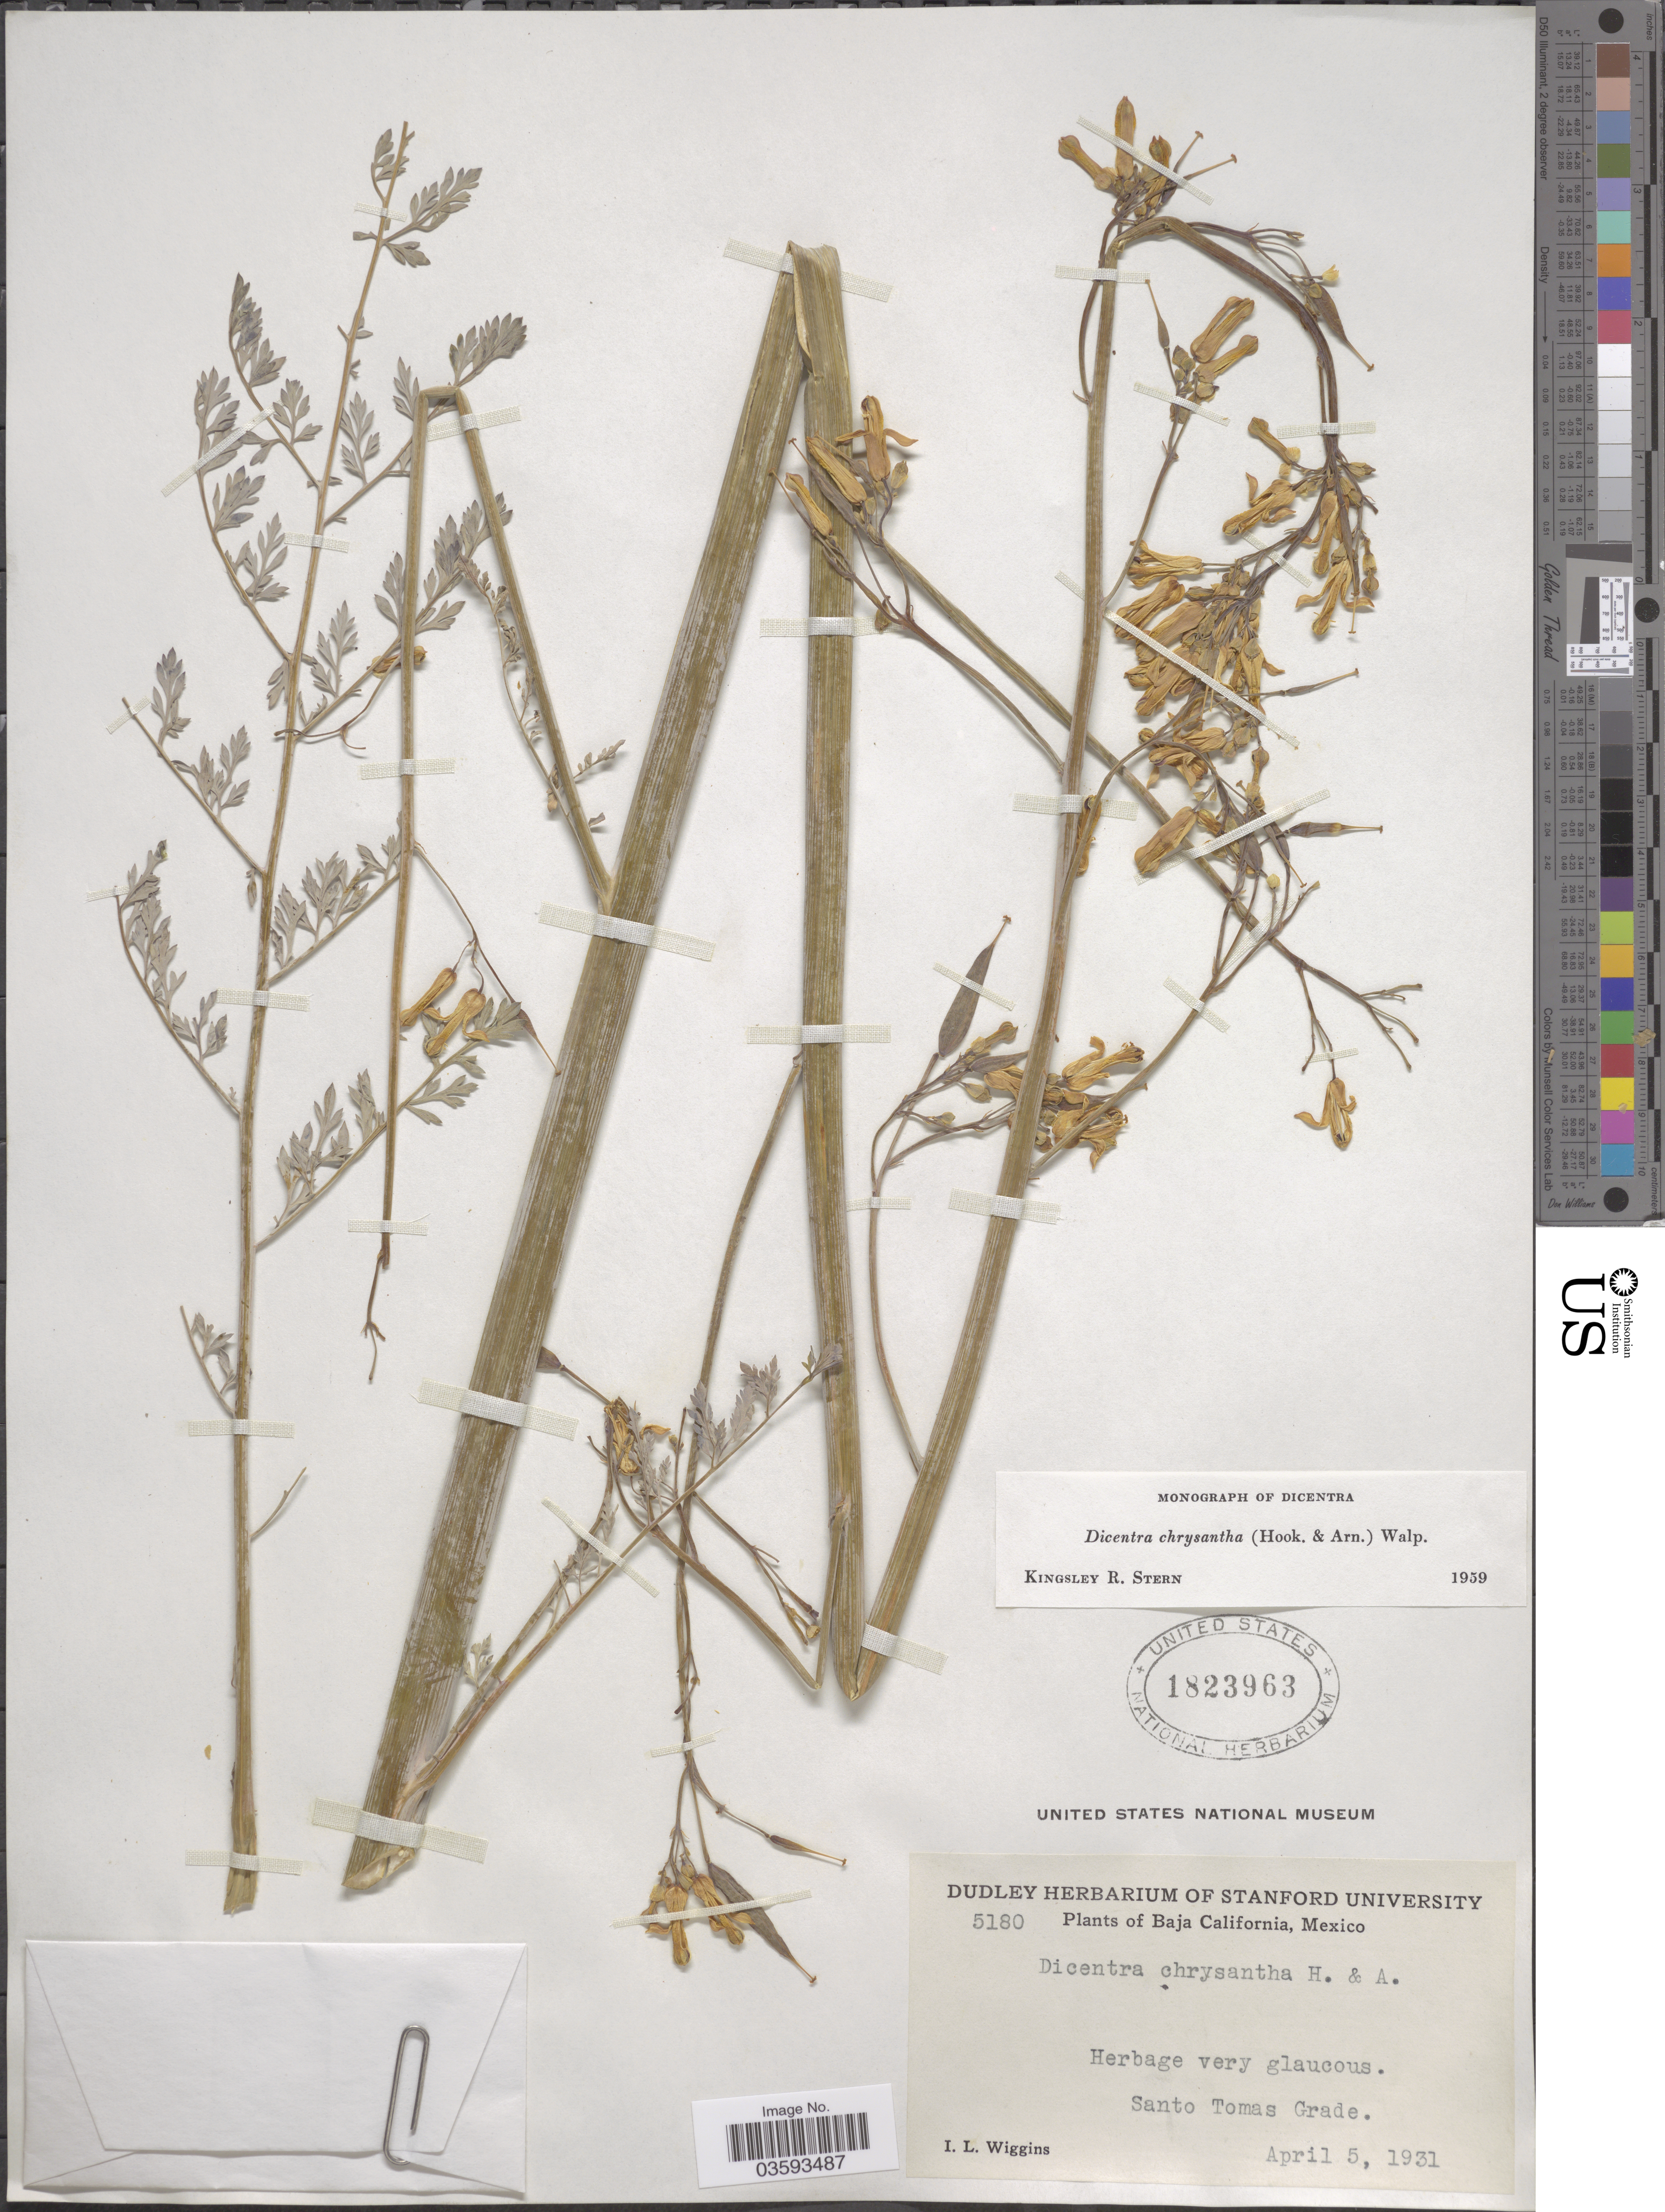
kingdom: Plantae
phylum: Tracheophyta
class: Magnoliopsida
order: Ranunculales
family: Papaveraceae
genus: Ehrendorferia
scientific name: Ehrendorferia chrysantha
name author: (Hook. & Arn.) Rylander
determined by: Strong, M. T., (US), Smithsonian Institution - National Museum of Natural History (UNITED STATES)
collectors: I. L. Wiggins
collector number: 5180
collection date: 1931-04-05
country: Mexico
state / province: Baja California Norte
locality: Santo Thomas Grade.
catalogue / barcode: US 1823963